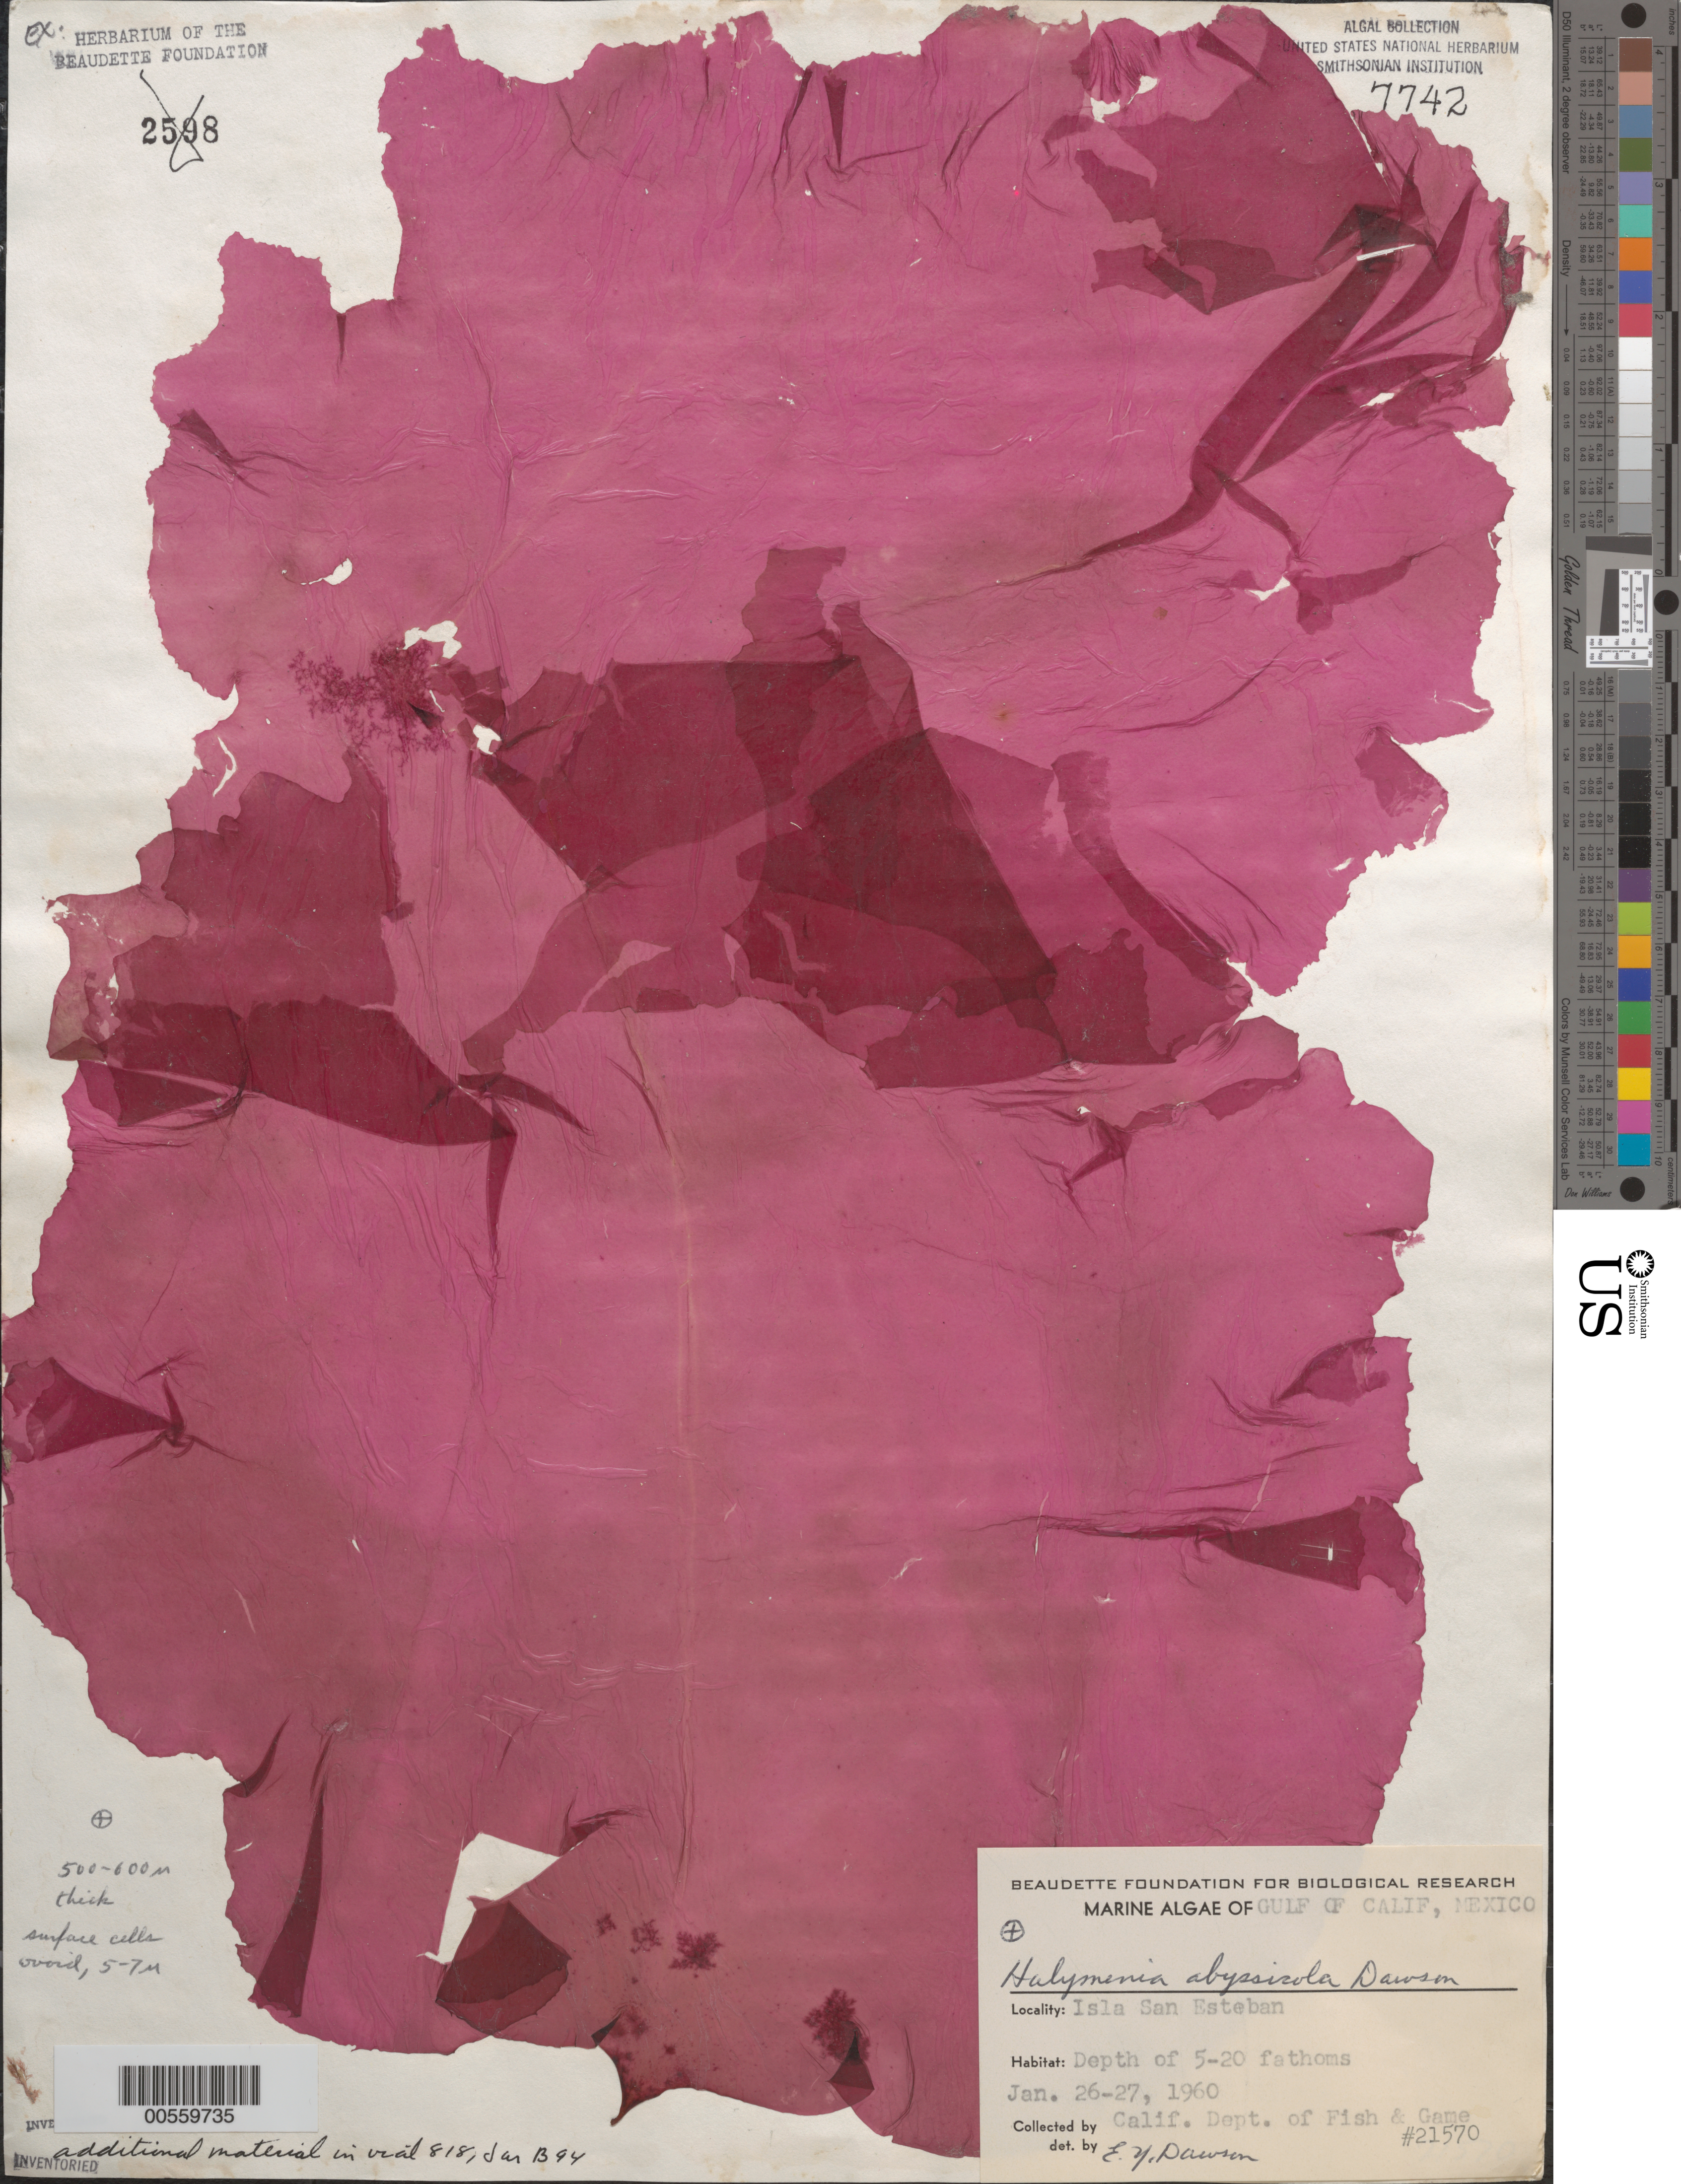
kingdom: Plantae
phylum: Rhodophyta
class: Florideophyceae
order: Halymeniales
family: Halymeniaceae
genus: Halymenia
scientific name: Halymenia abyssicola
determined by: Dawson, E. Y.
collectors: California Dept of Fish & Game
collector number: EYD 21570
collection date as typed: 26 Jan 1960 TO 27 Jan 1960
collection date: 1960-01-26/1960-01-27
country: Mexico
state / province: Baja California Norte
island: Isla San Esteban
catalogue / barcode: US 7742